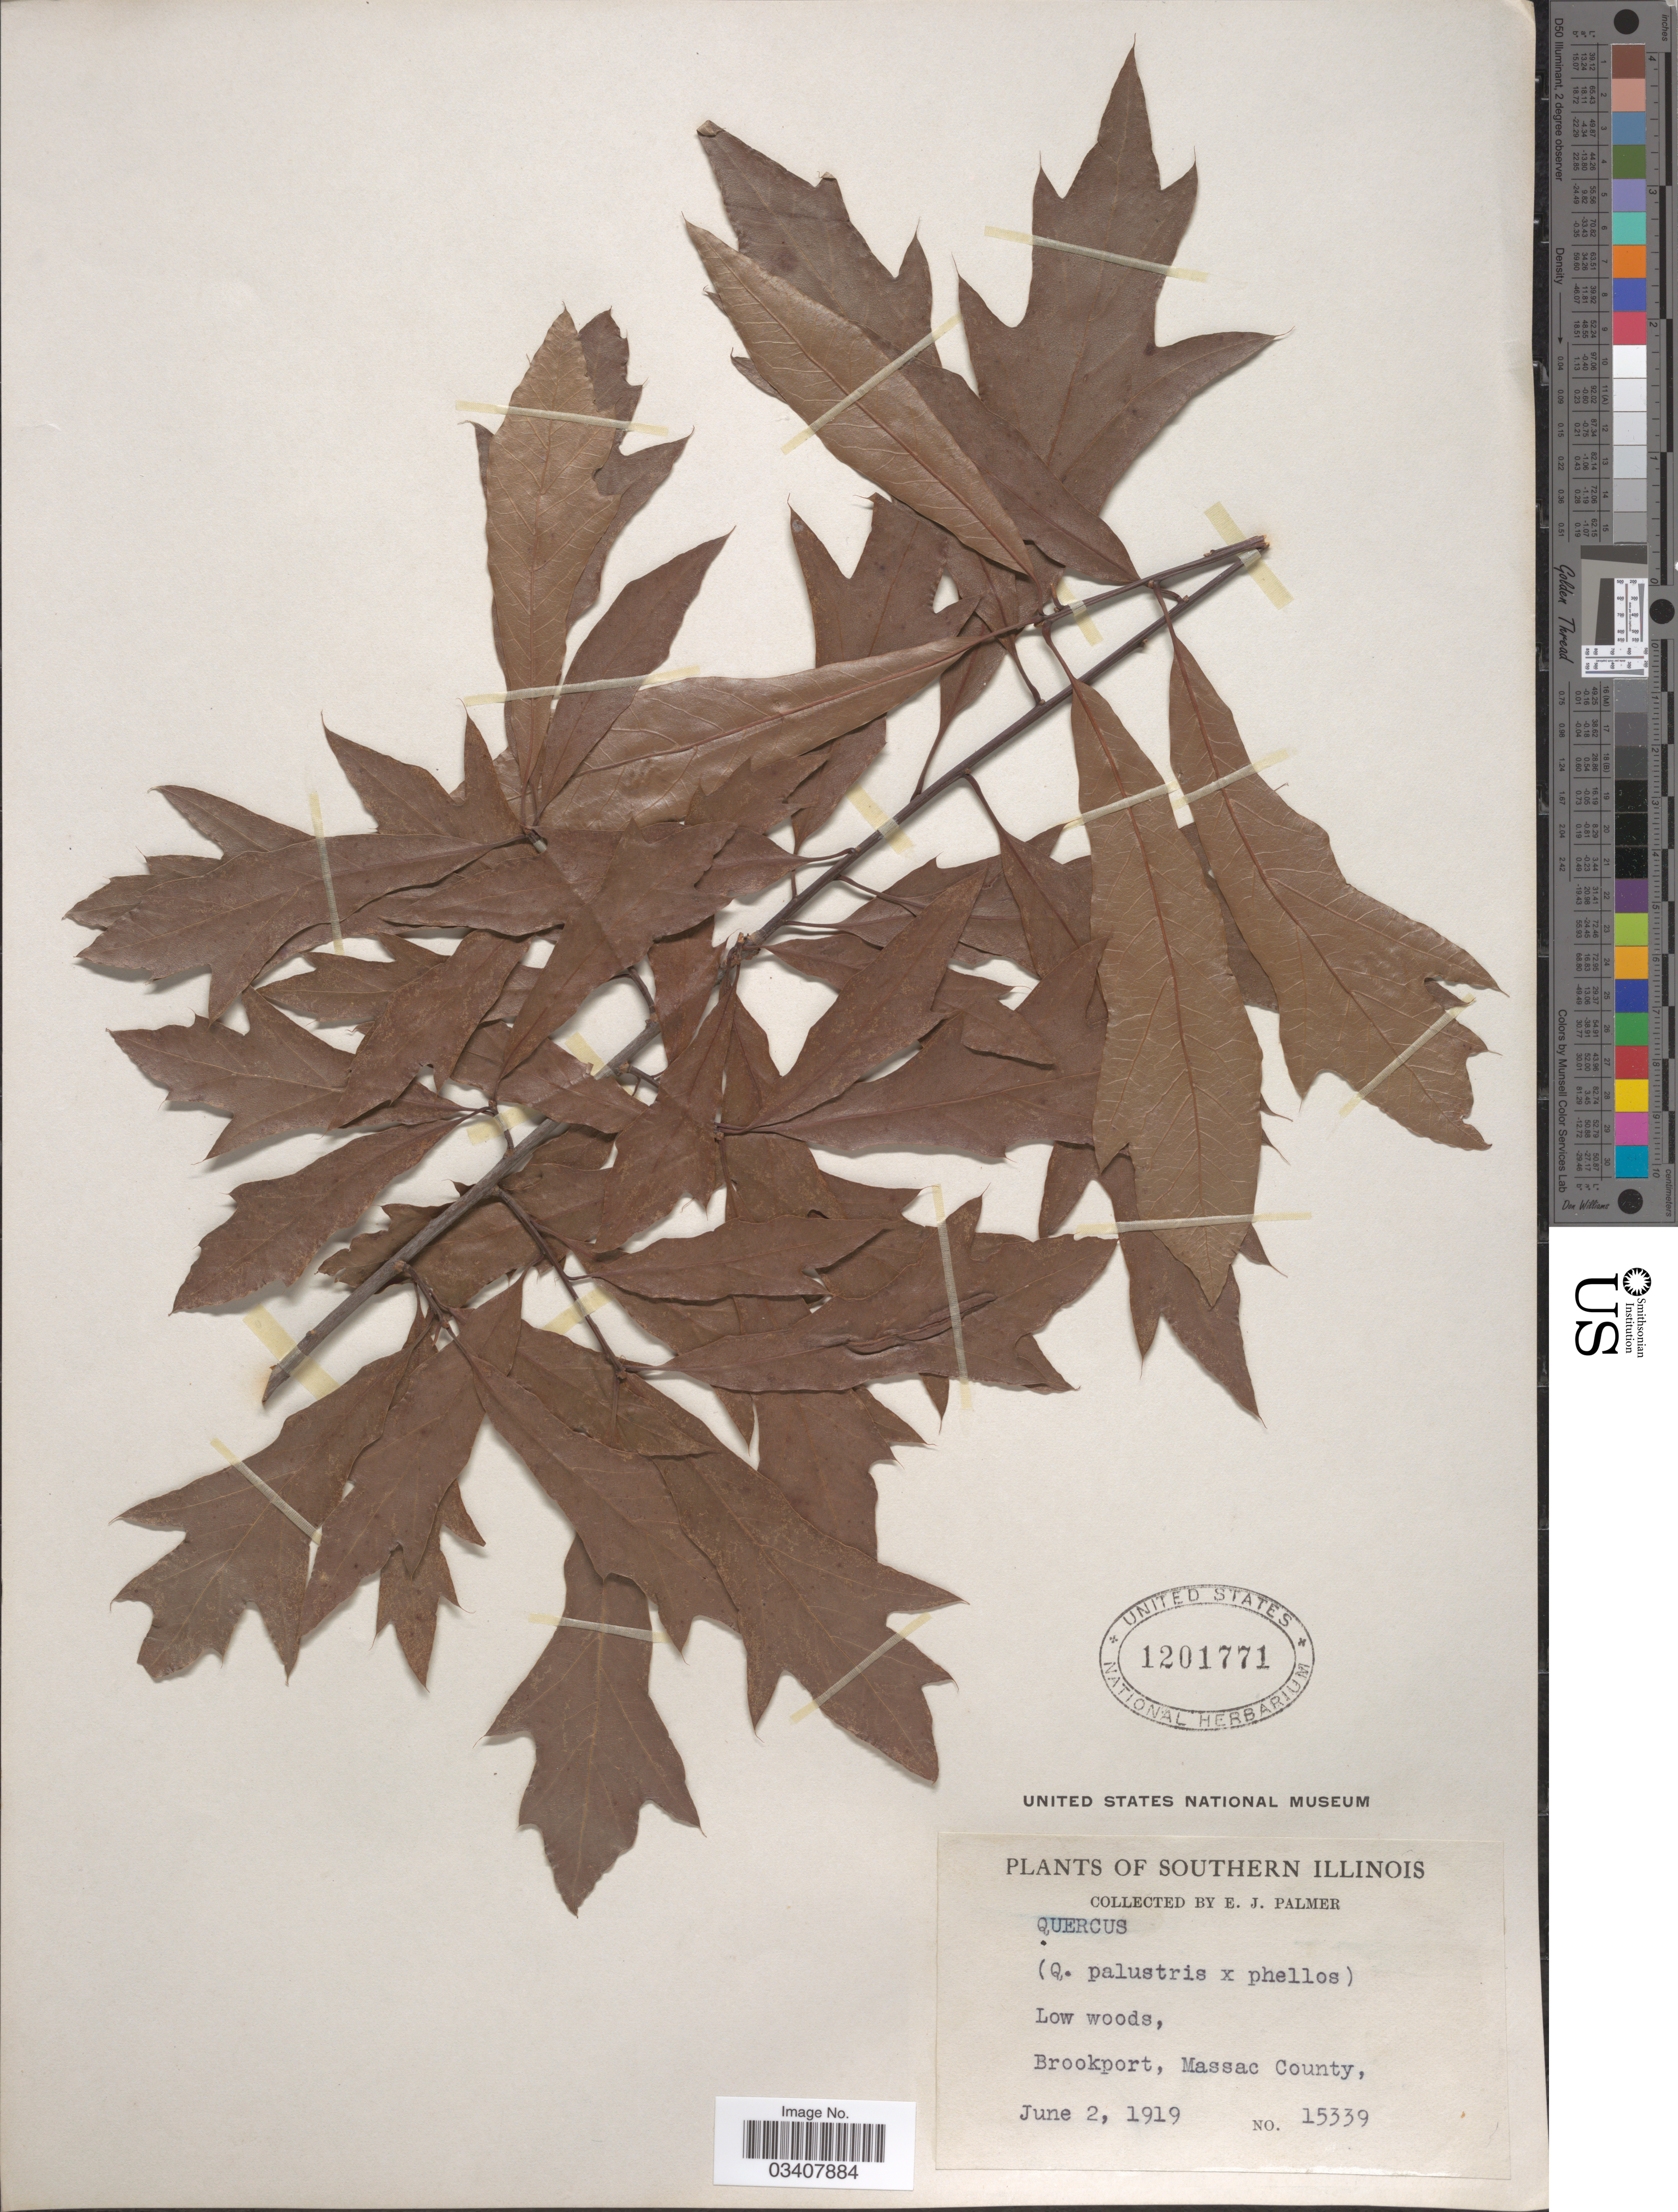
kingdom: Plantae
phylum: Tracheophyta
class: Magnoliopsida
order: Fagales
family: Fagaceae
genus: Quercus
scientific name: Quercus palustris x Q. phellos L.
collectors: E. J. Palmer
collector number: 15339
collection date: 1919-06-02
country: United States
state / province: Illinois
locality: Southern Illinois. Low woods, Brookport, Massac County.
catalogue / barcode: US 1201771